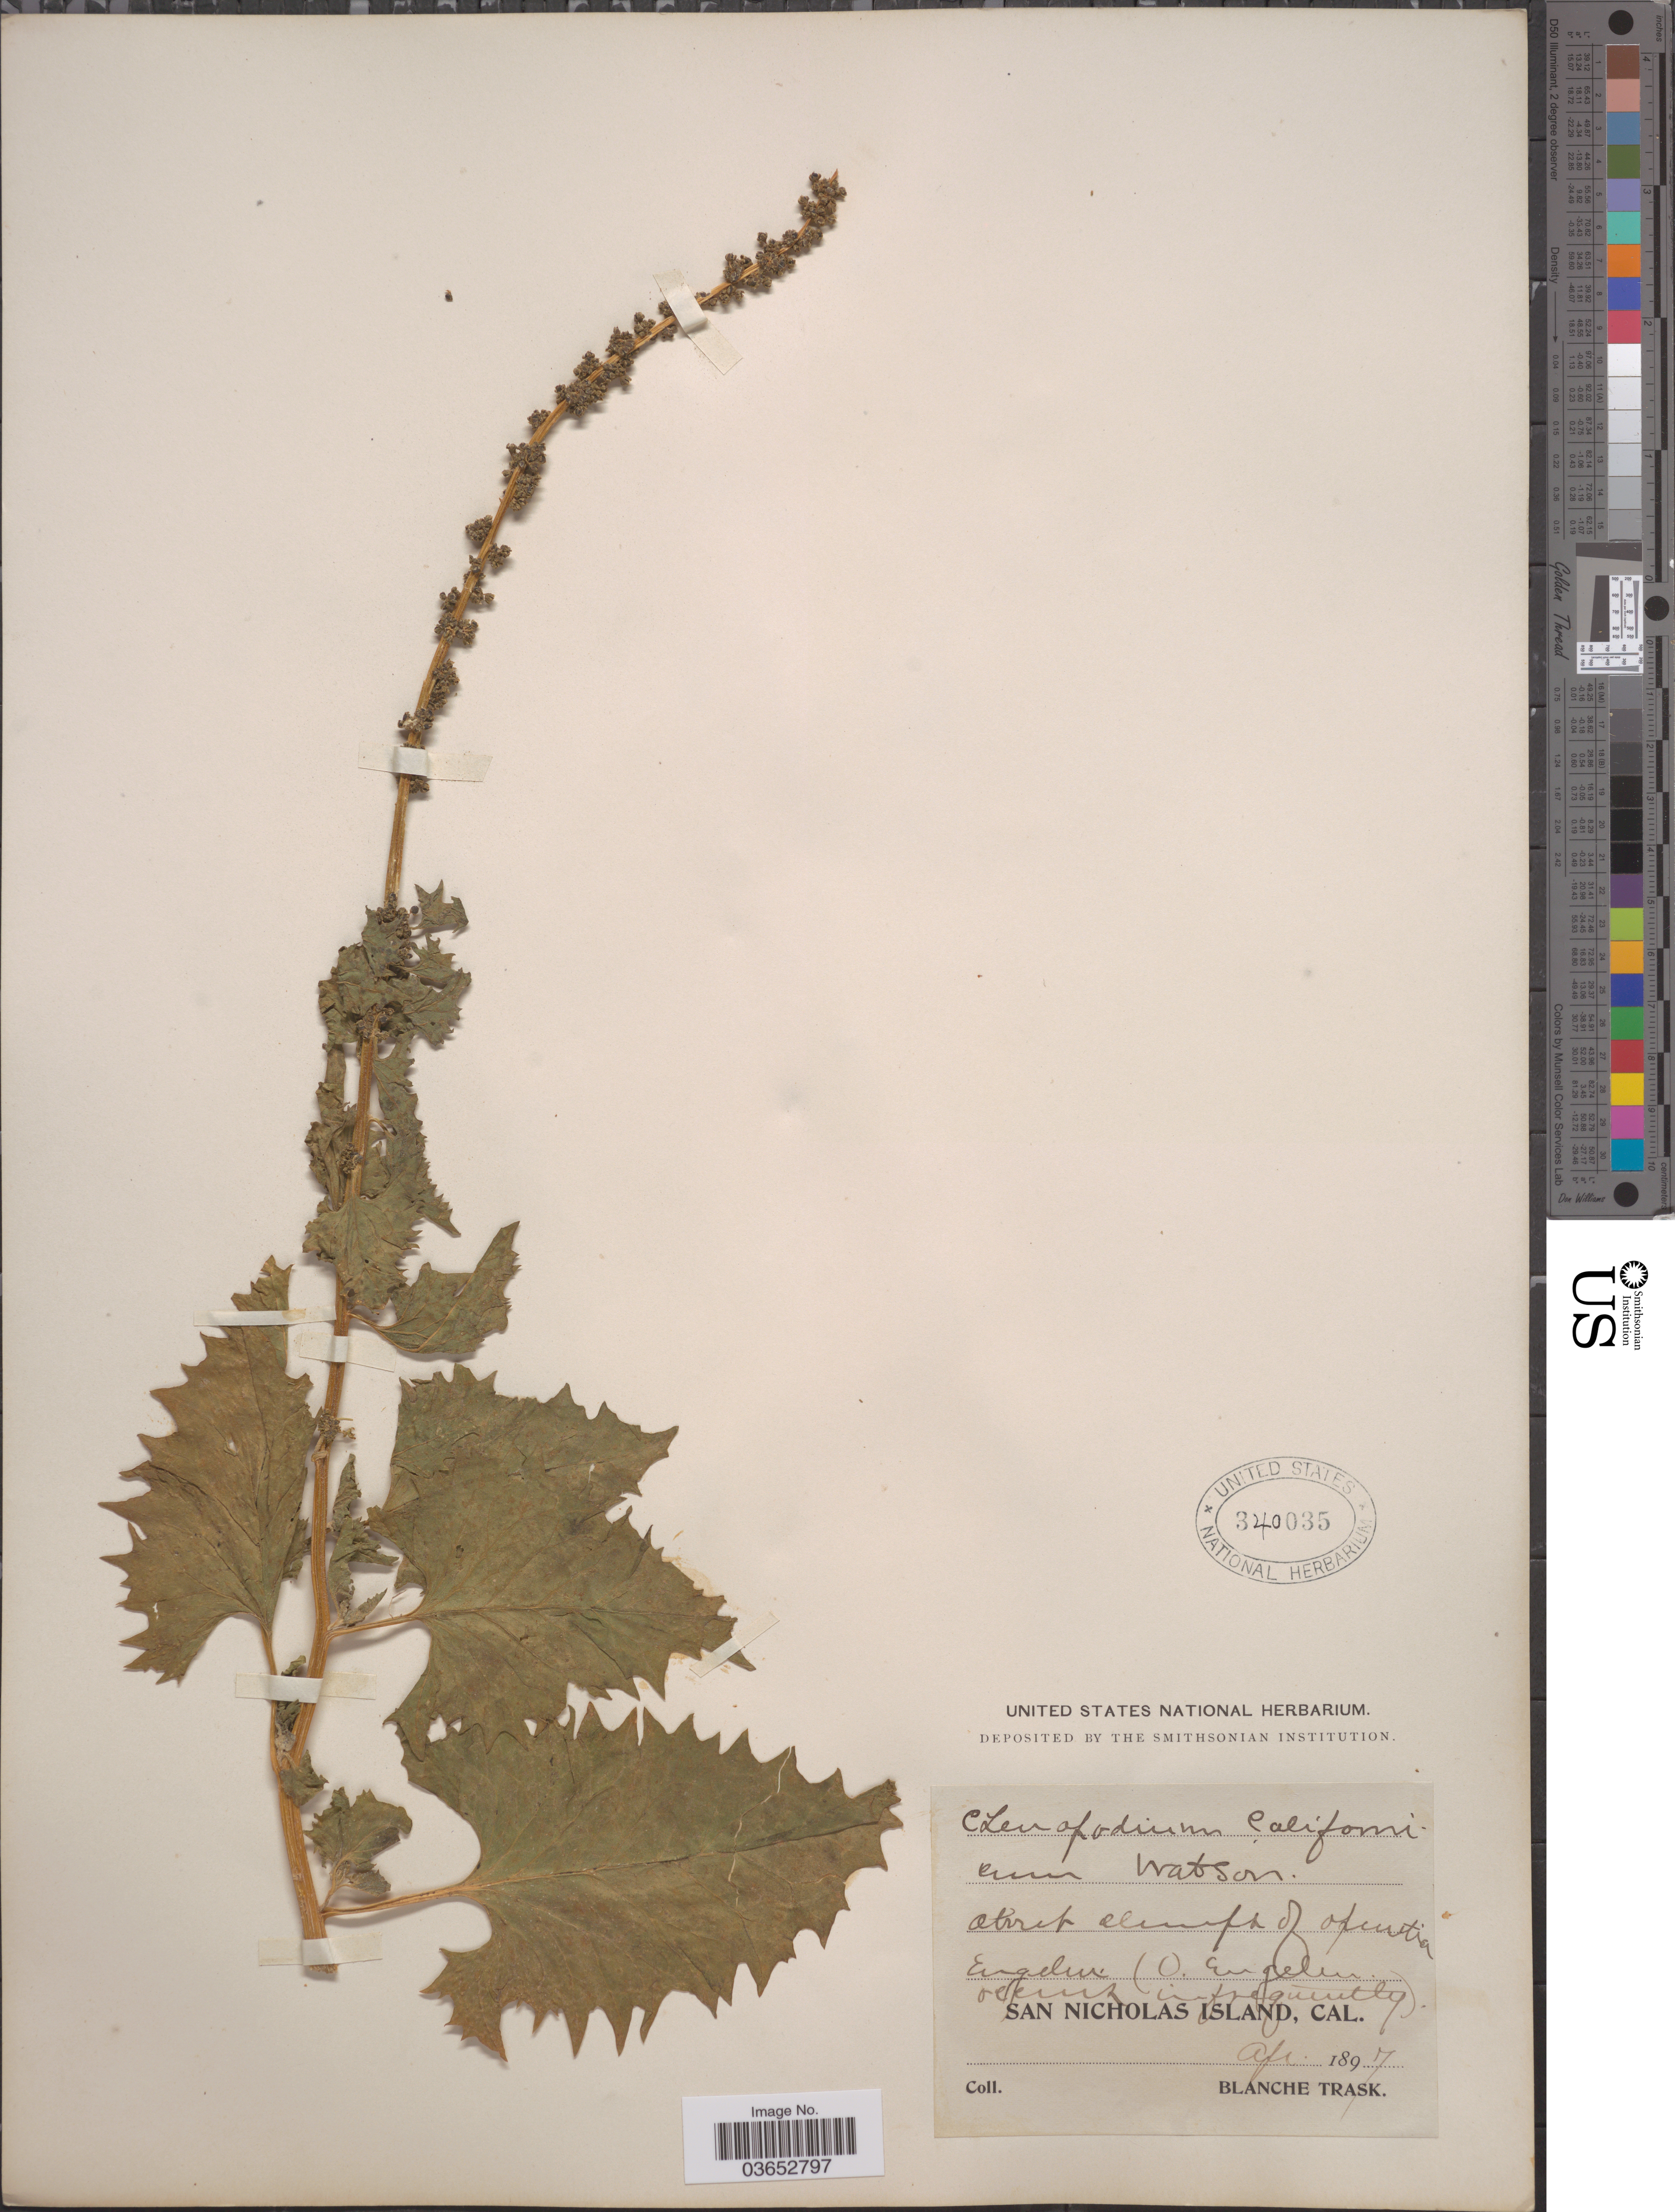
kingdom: Plantae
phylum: Tracheophyta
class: Magnoliopsida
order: Caryophyllales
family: Amaranthaceae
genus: Chenopodium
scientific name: Chenopodium californicum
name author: S. Watson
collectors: B. Trask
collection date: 1897-04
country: United States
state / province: California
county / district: Ventura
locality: San Nicholas Island.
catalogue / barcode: US 340035